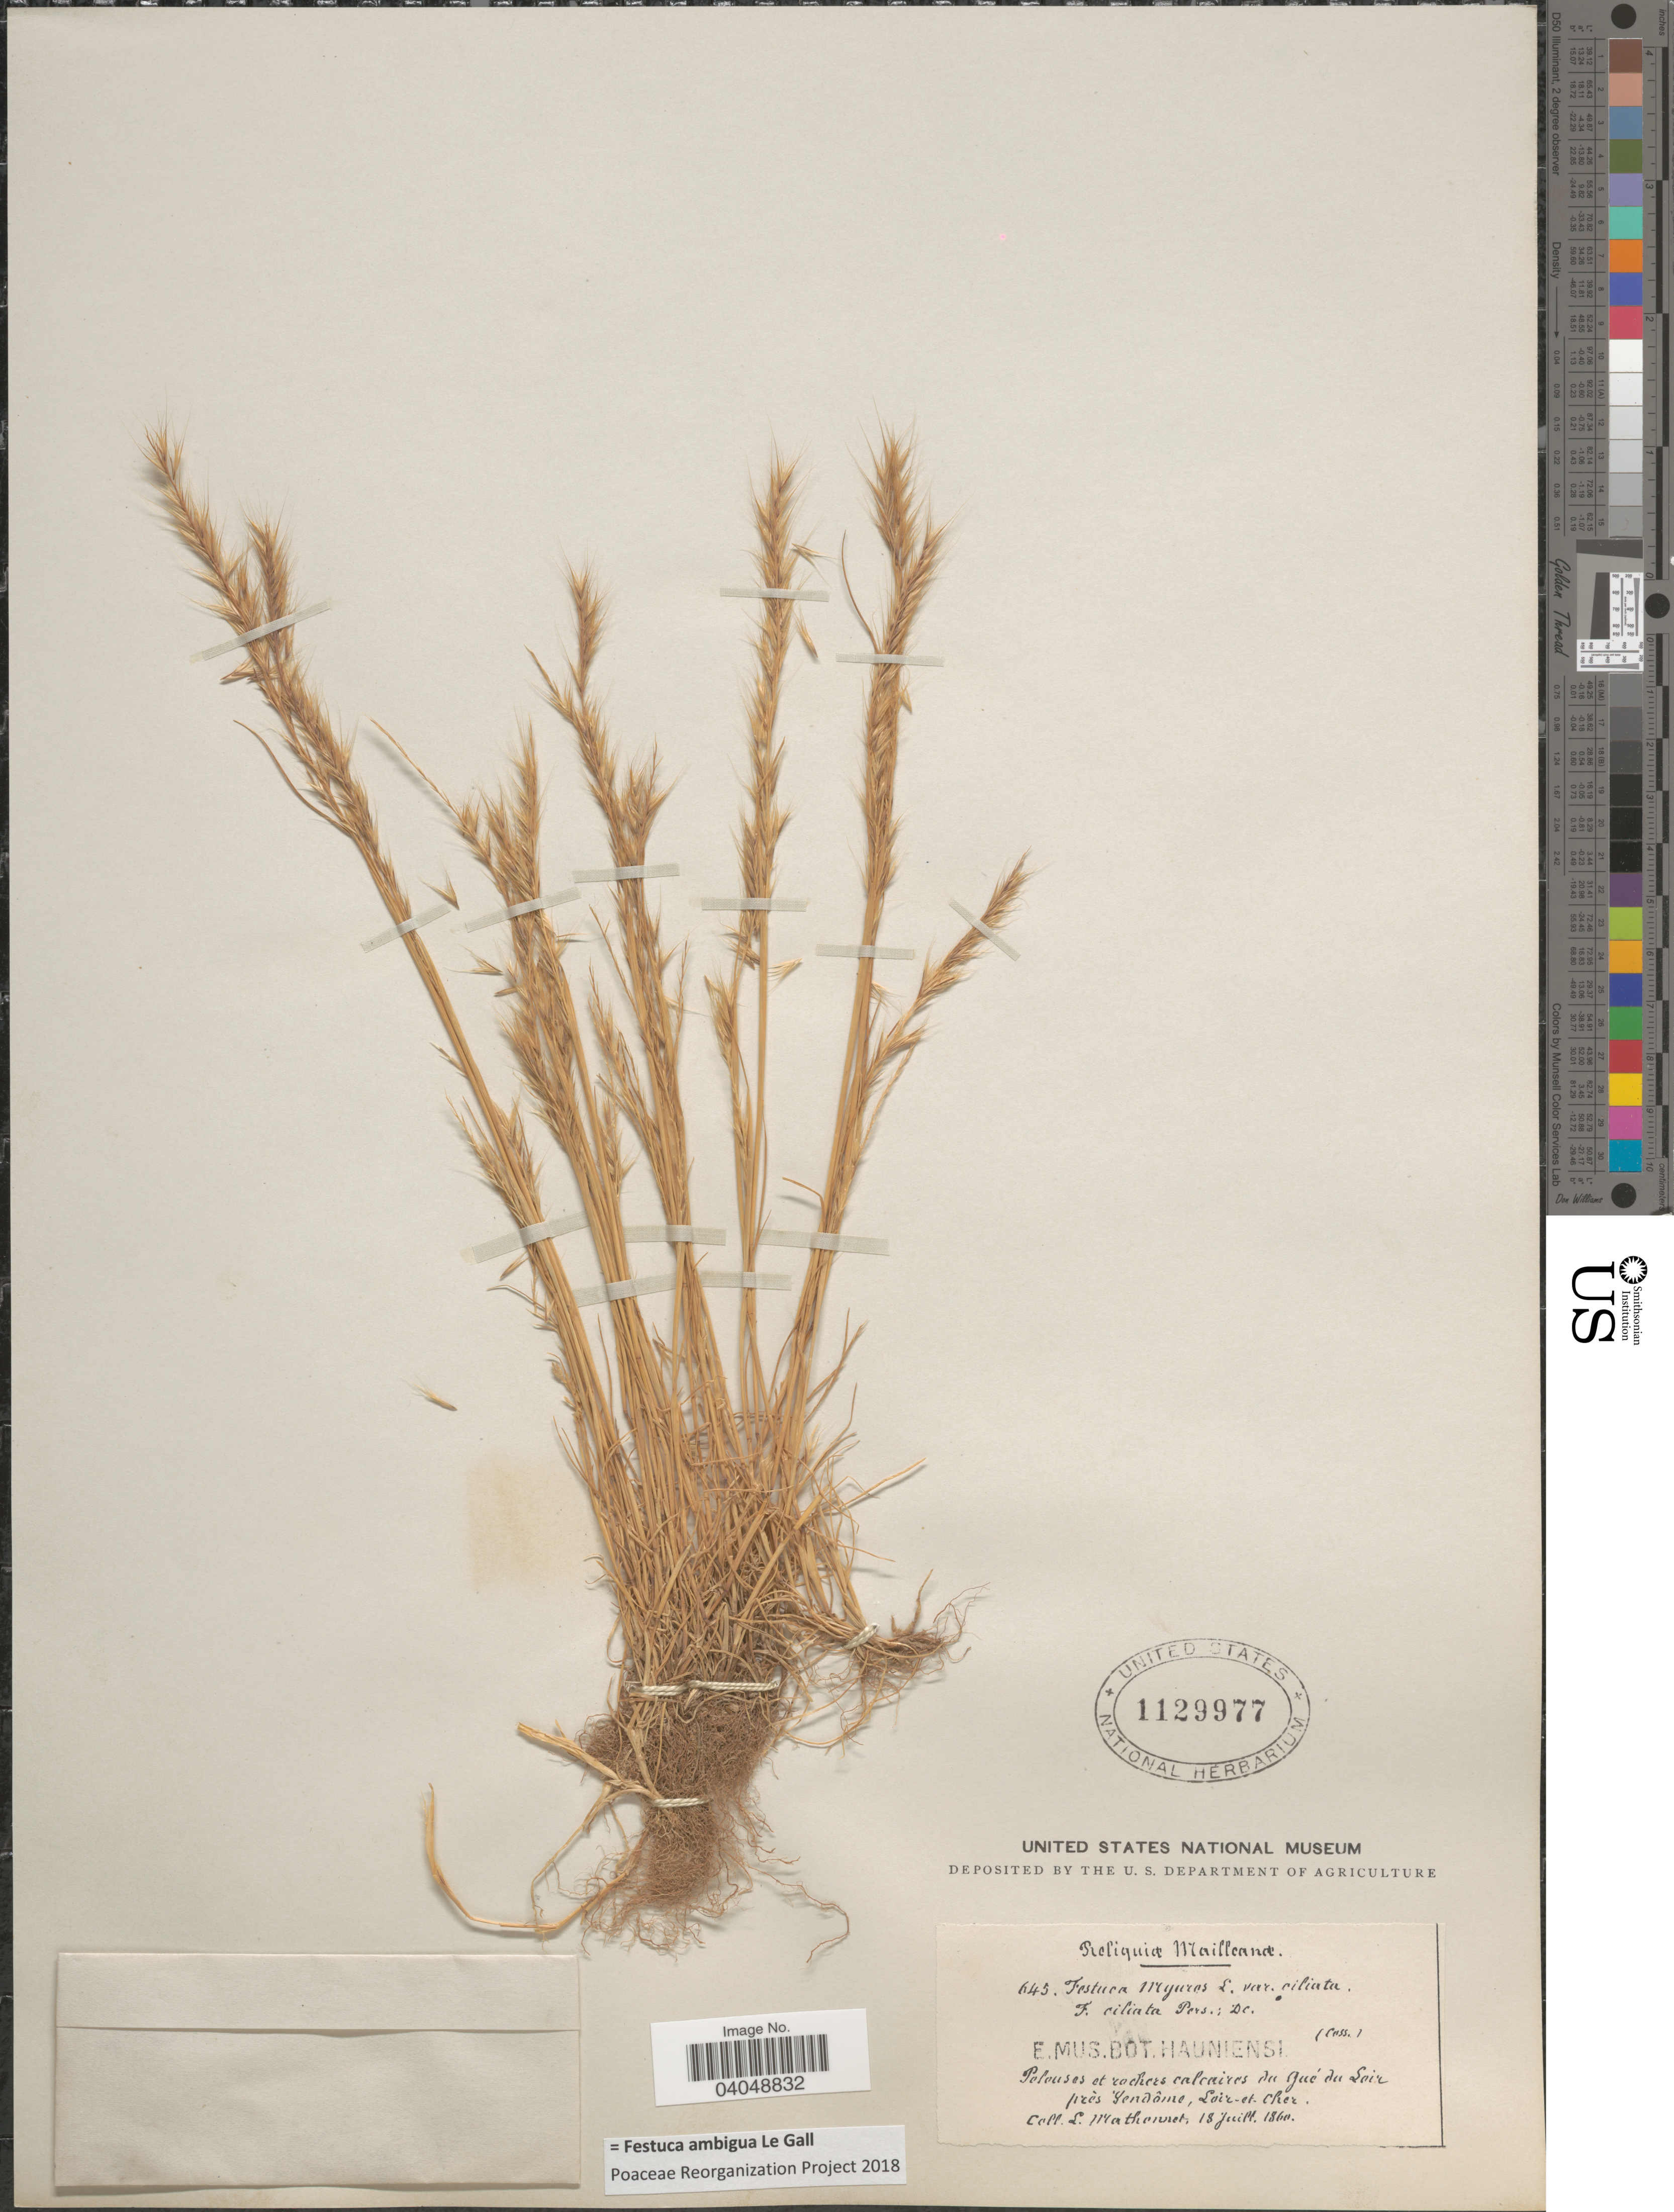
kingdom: Plantae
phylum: Tracheophyta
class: Liliopsida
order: Poales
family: Poaceae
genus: Festuca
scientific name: Festuca ambigua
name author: Le Gall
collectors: L. Mathonnet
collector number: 645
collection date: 1860-07-18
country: France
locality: Polouses et rochers calcaires du Gué du Loir près Gendôme, Loir-et-Cher.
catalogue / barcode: US 1129977